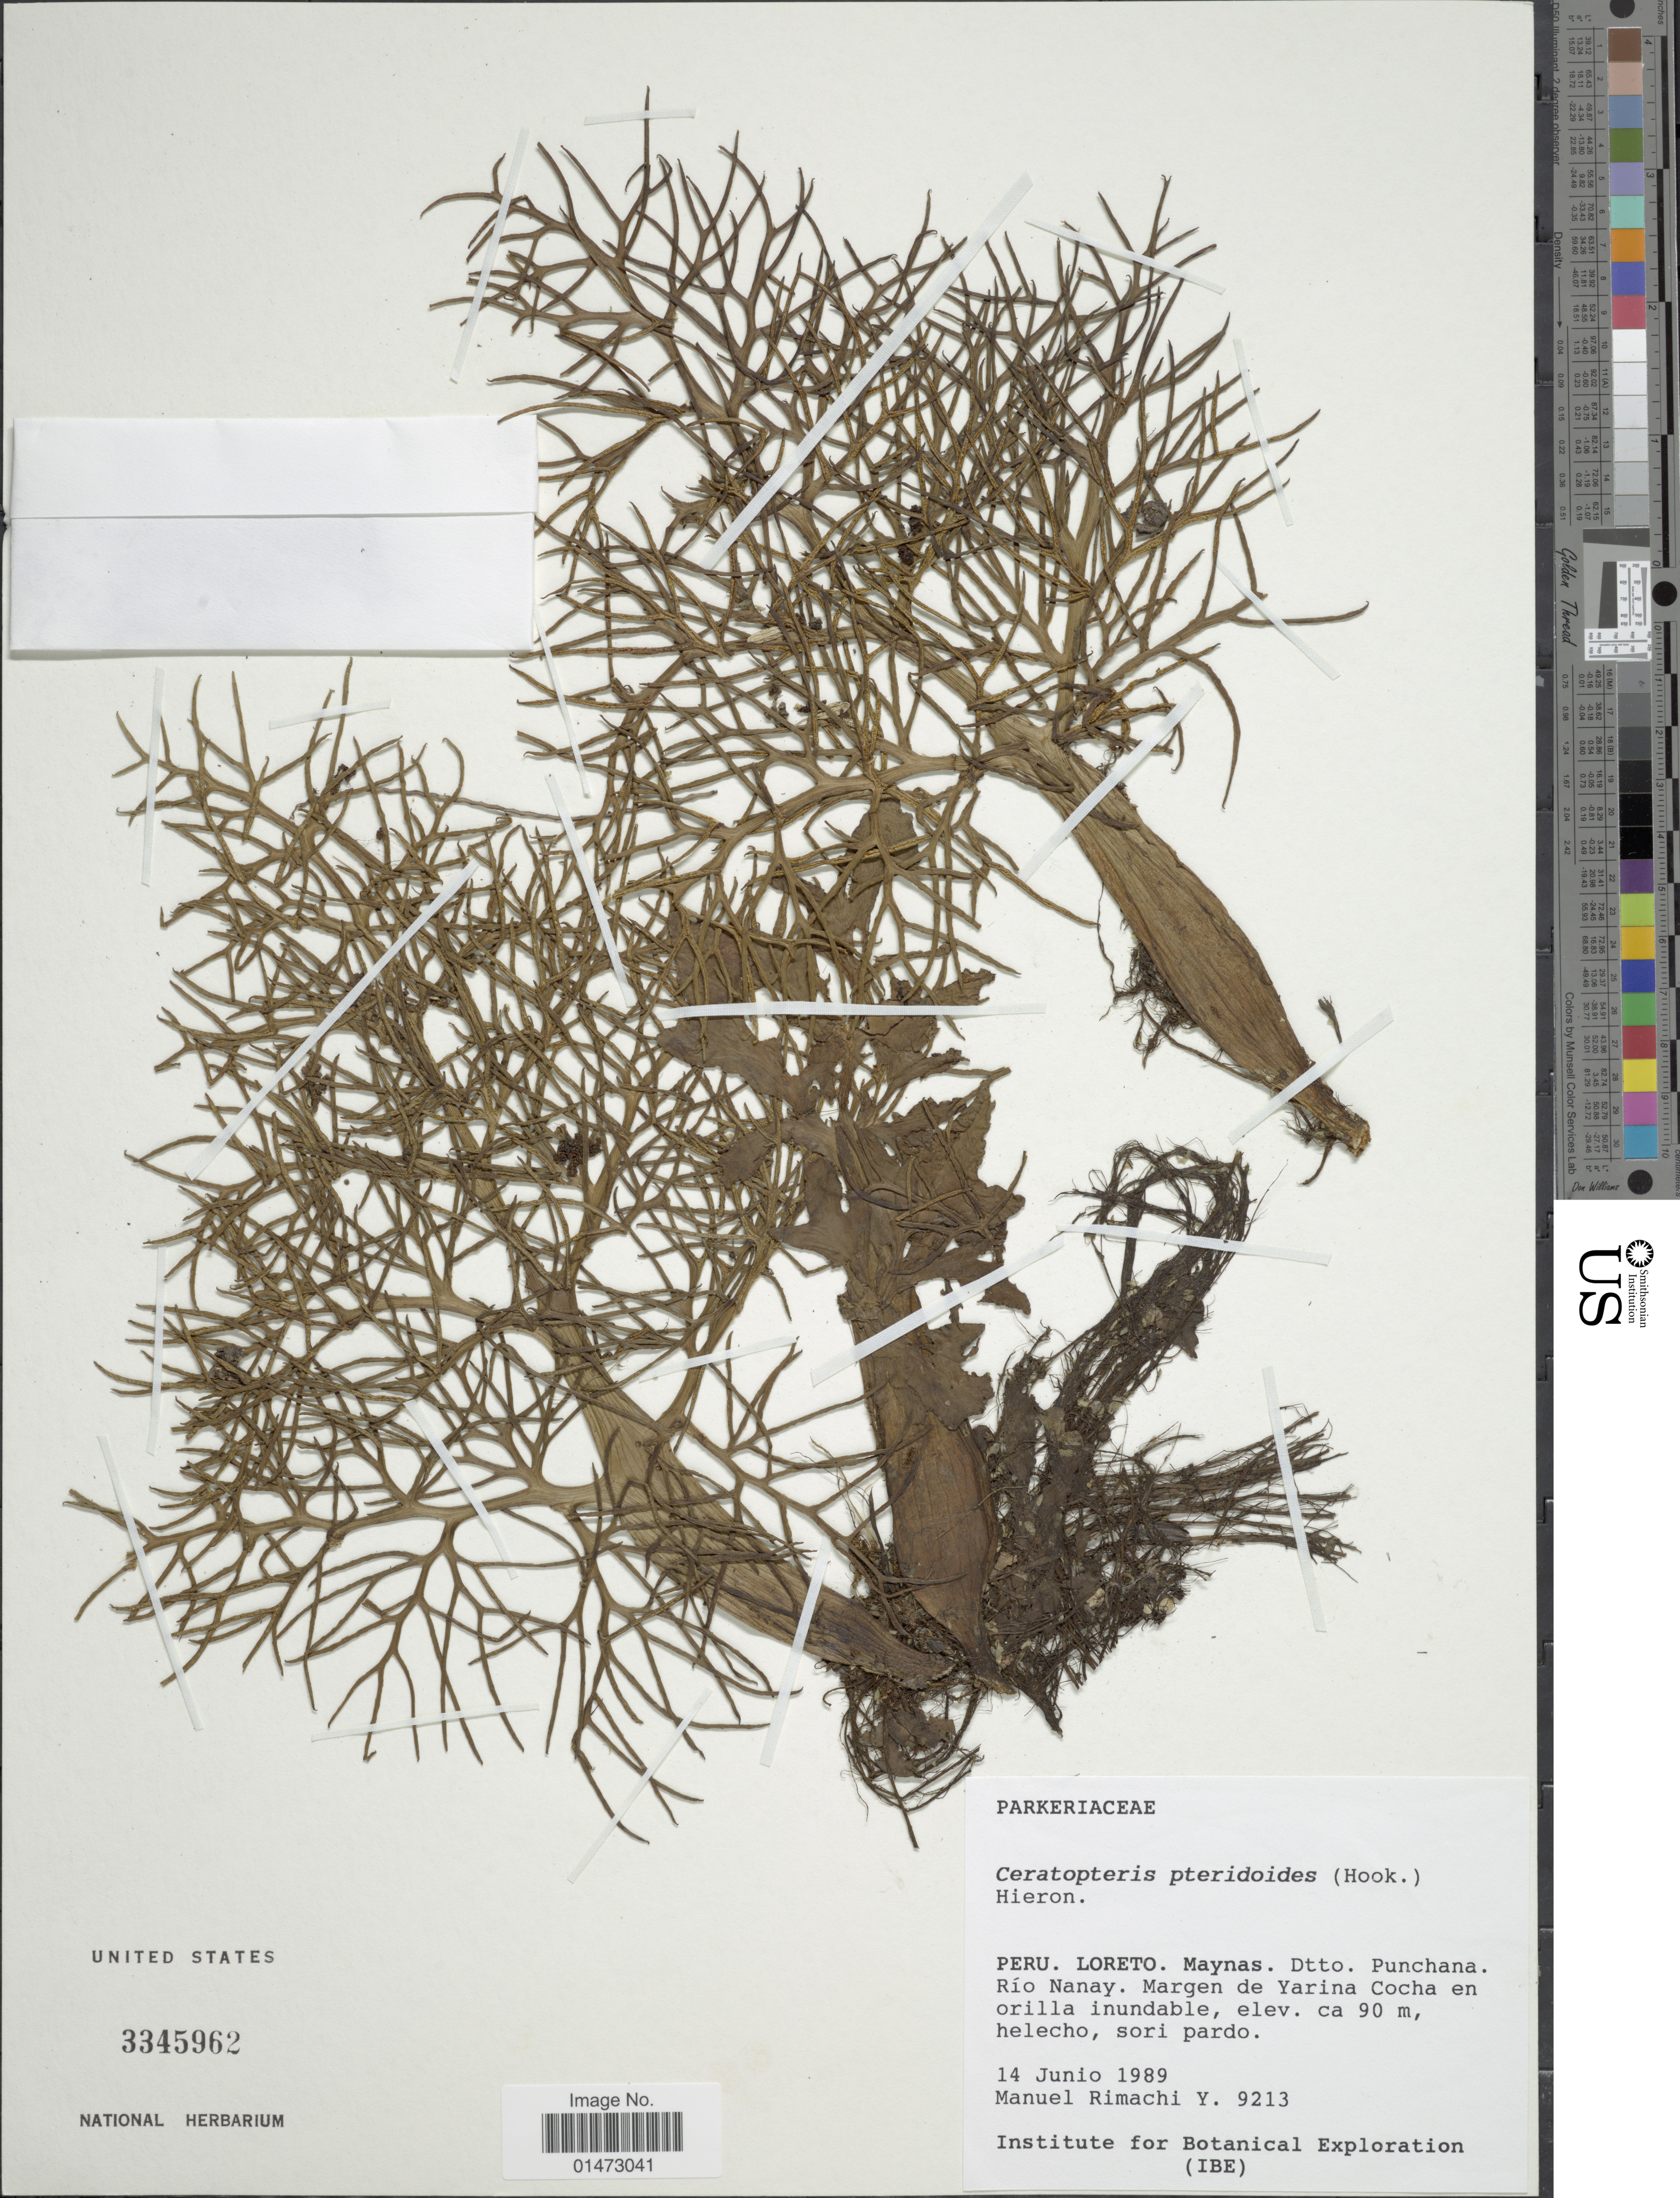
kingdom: Plantae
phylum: Tracheophyta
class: Polypodiopsida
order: Polypodiales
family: Pteridaceae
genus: Ceratopteris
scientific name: Ceratopteris pteridioides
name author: (Hook.) Hieron.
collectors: M. Rimachi Y.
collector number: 9213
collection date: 1989-06-14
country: Peru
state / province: Loreto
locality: Maynas. Dtto. Punchana. Río Nanay. Margen de Yarina Cocha en orilla inundable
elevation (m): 90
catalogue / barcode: US 3345962